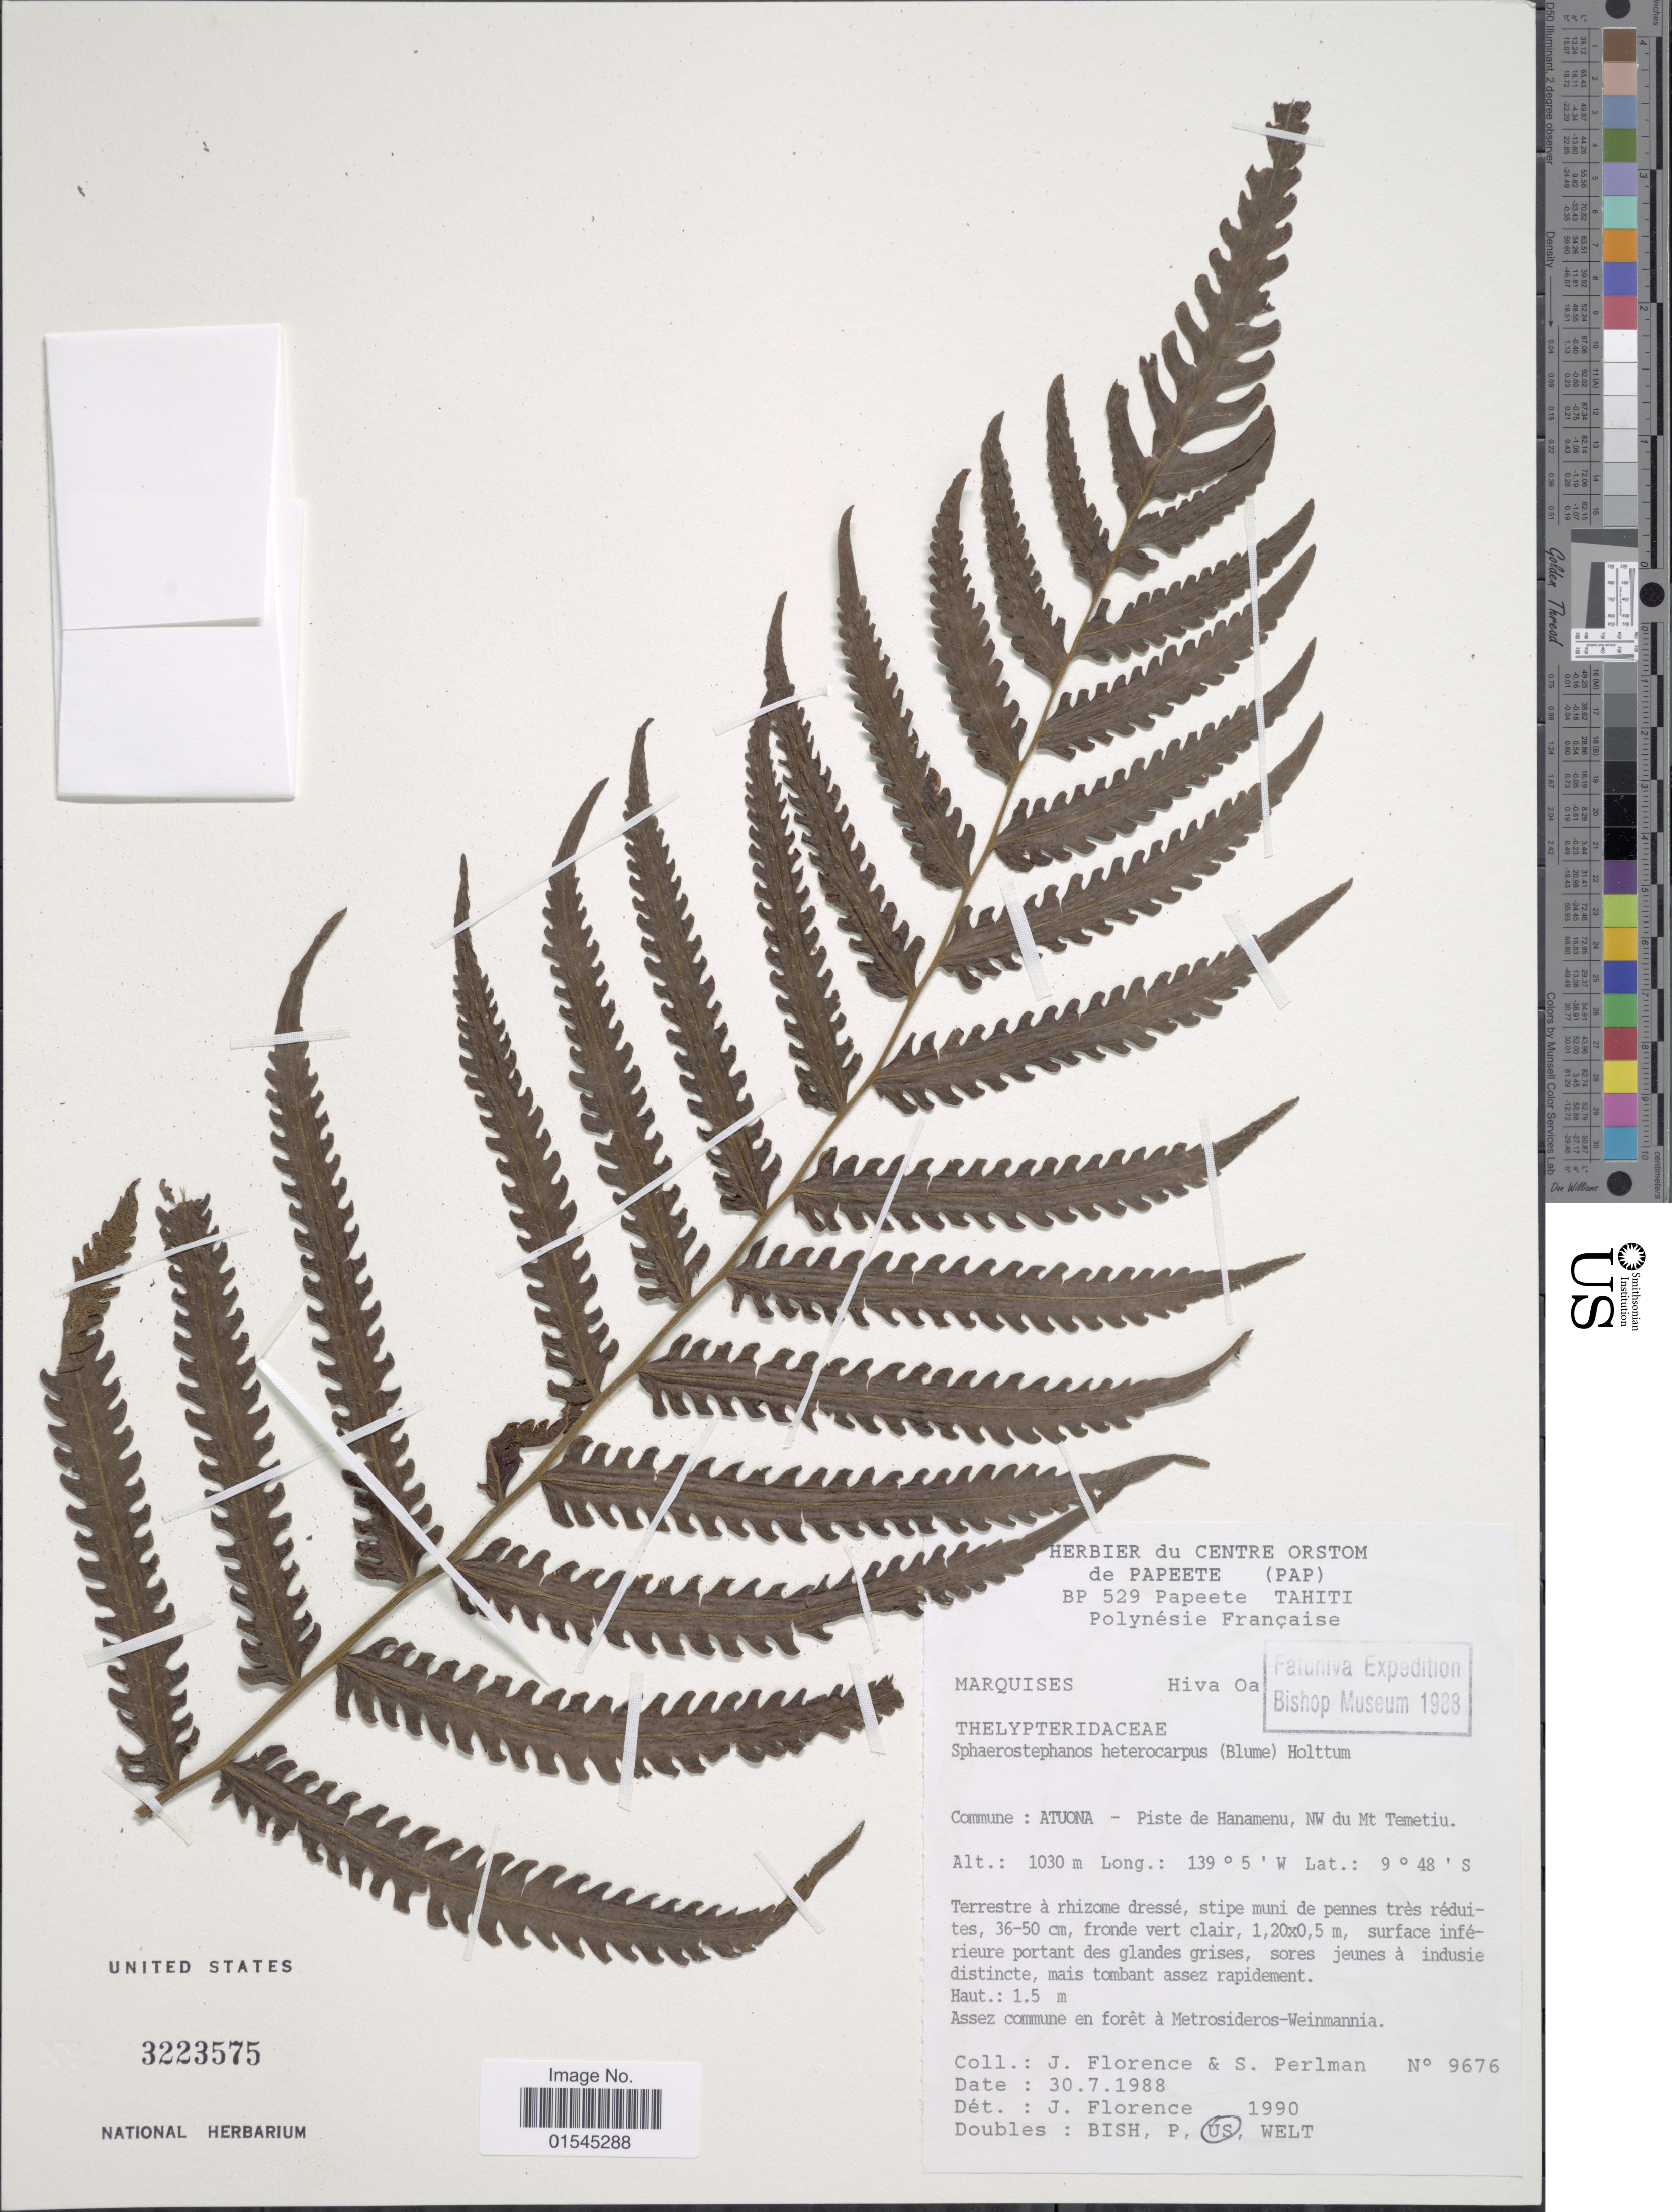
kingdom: Plantae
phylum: Tracheophyta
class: Polypodiopsida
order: Polypodiales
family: Thelypteridaceae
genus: Sphaerostephanos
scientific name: Sphaerostephanos subpectinatus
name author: (Copel.) Holttum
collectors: J. Florence & S. Perlman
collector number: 9676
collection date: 1988-07-30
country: French Polynesia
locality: BP 529 Papeete Tahiti. Marqueses, HIva oa. Commune: Atuona - Piste de Hanamenu, NW du Mt Temetiu. Assez commune en foret a Metrosideros-Weimannia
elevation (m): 1030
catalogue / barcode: US 3223575